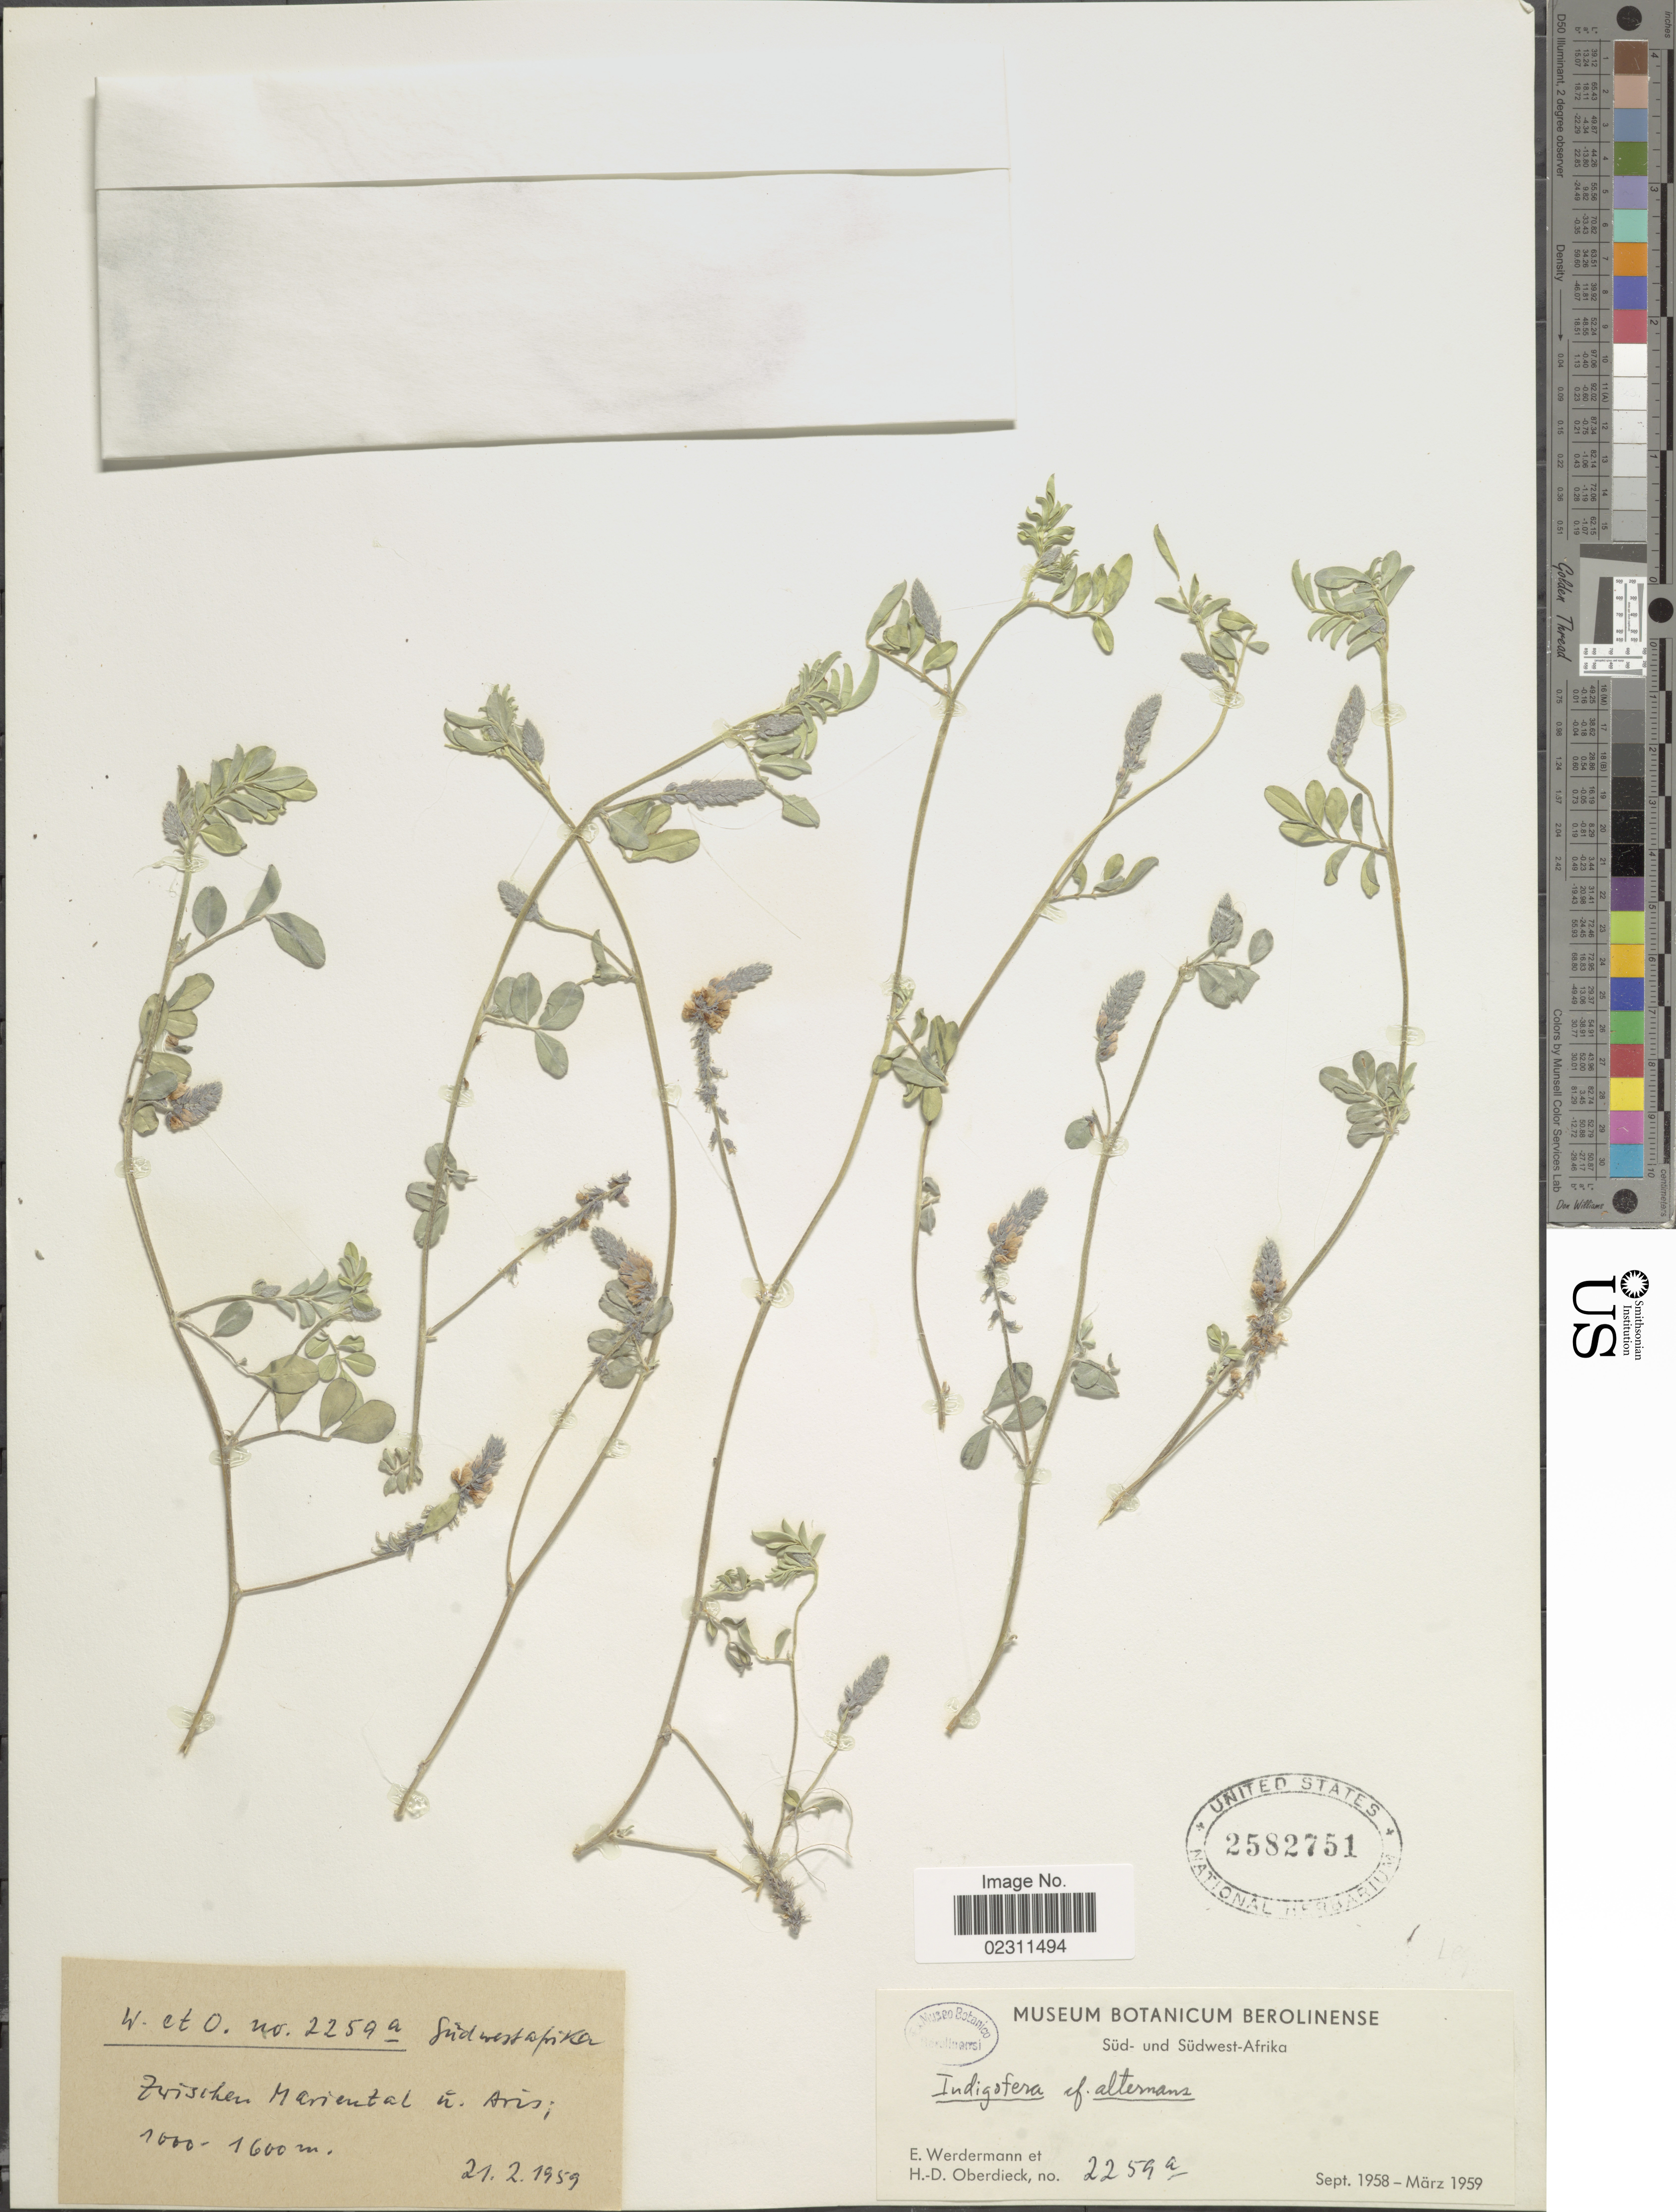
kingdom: Plantae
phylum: Tracheophyta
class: Magnoliopsida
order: Fabales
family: Fabaceae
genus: Indigofera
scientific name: Indigofera alternans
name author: DC.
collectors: E. Werdermann & H. Oberdieck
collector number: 2259a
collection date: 1958-09/1959-03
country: Namibia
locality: Zwischen Marieintal in Aris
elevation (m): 1000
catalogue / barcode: US 2582751